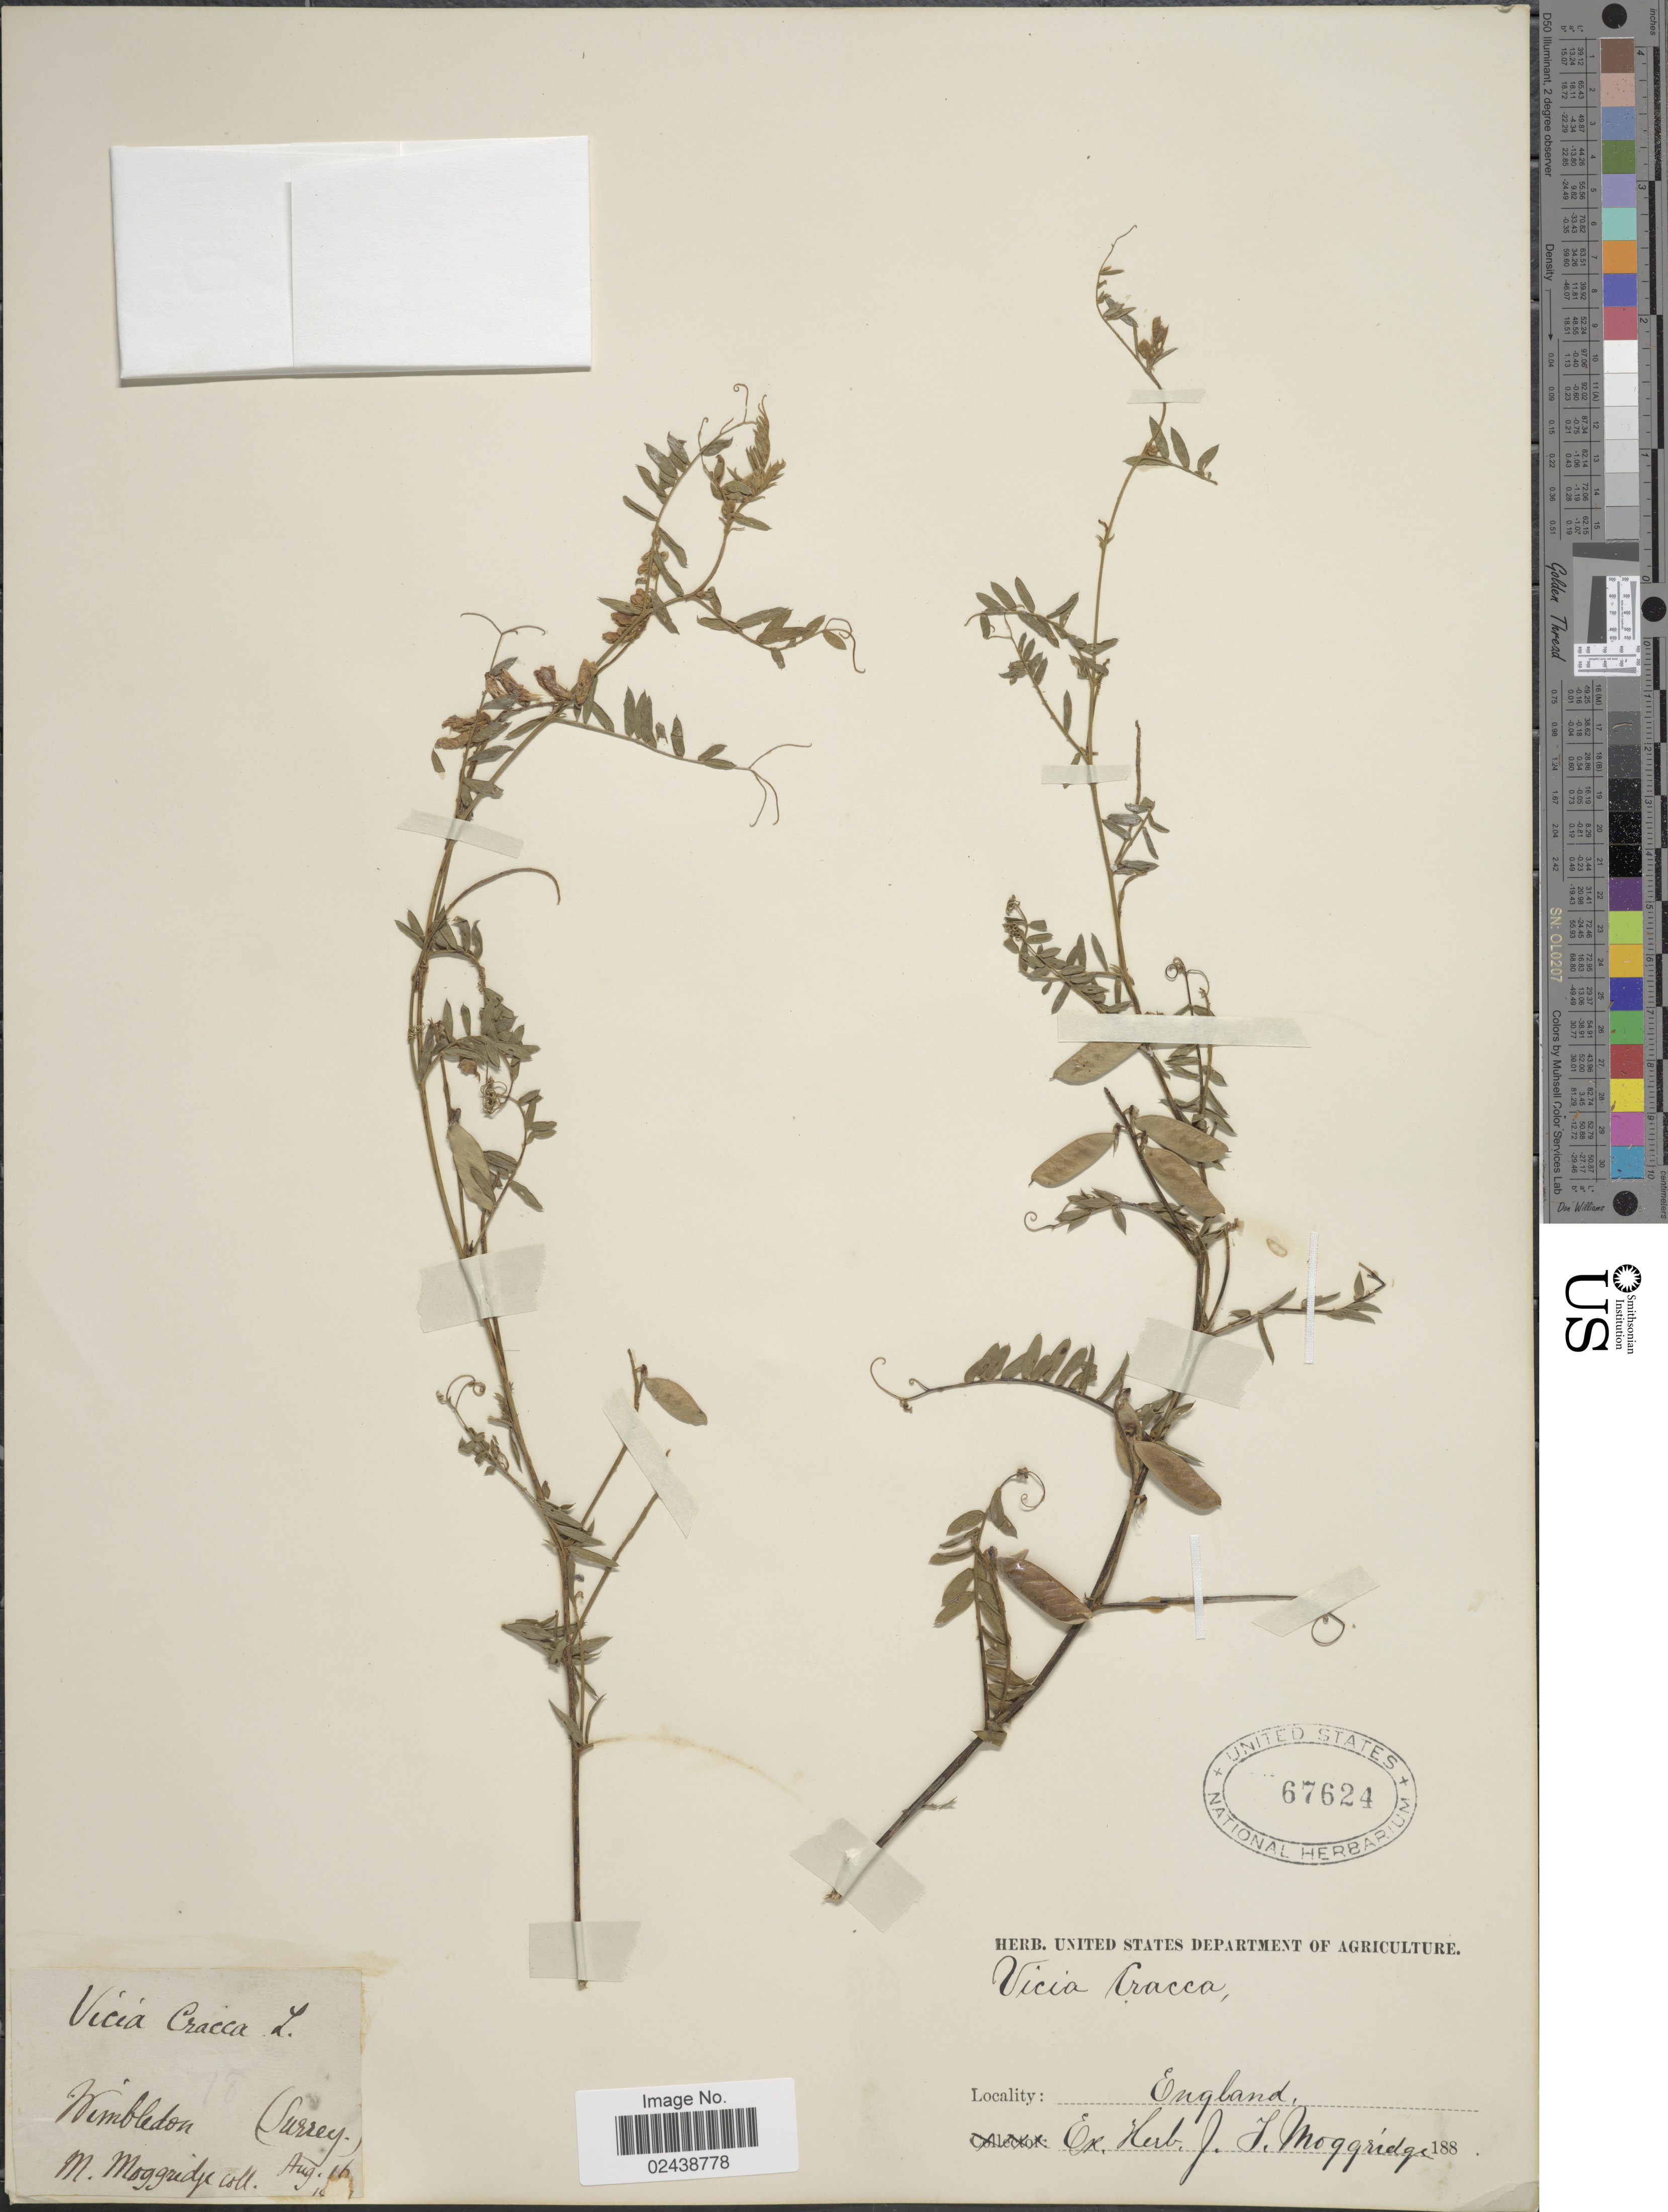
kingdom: Plantae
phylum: Tracheophyta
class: Magnoliopsida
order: Fabales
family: Fabaceae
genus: Vicia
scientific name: Vicia cracca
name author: L.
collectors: M. Moggridge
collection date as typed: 188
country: United Kingdom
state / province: England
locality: Wimbledon (Surrey)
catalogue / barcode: US 67624